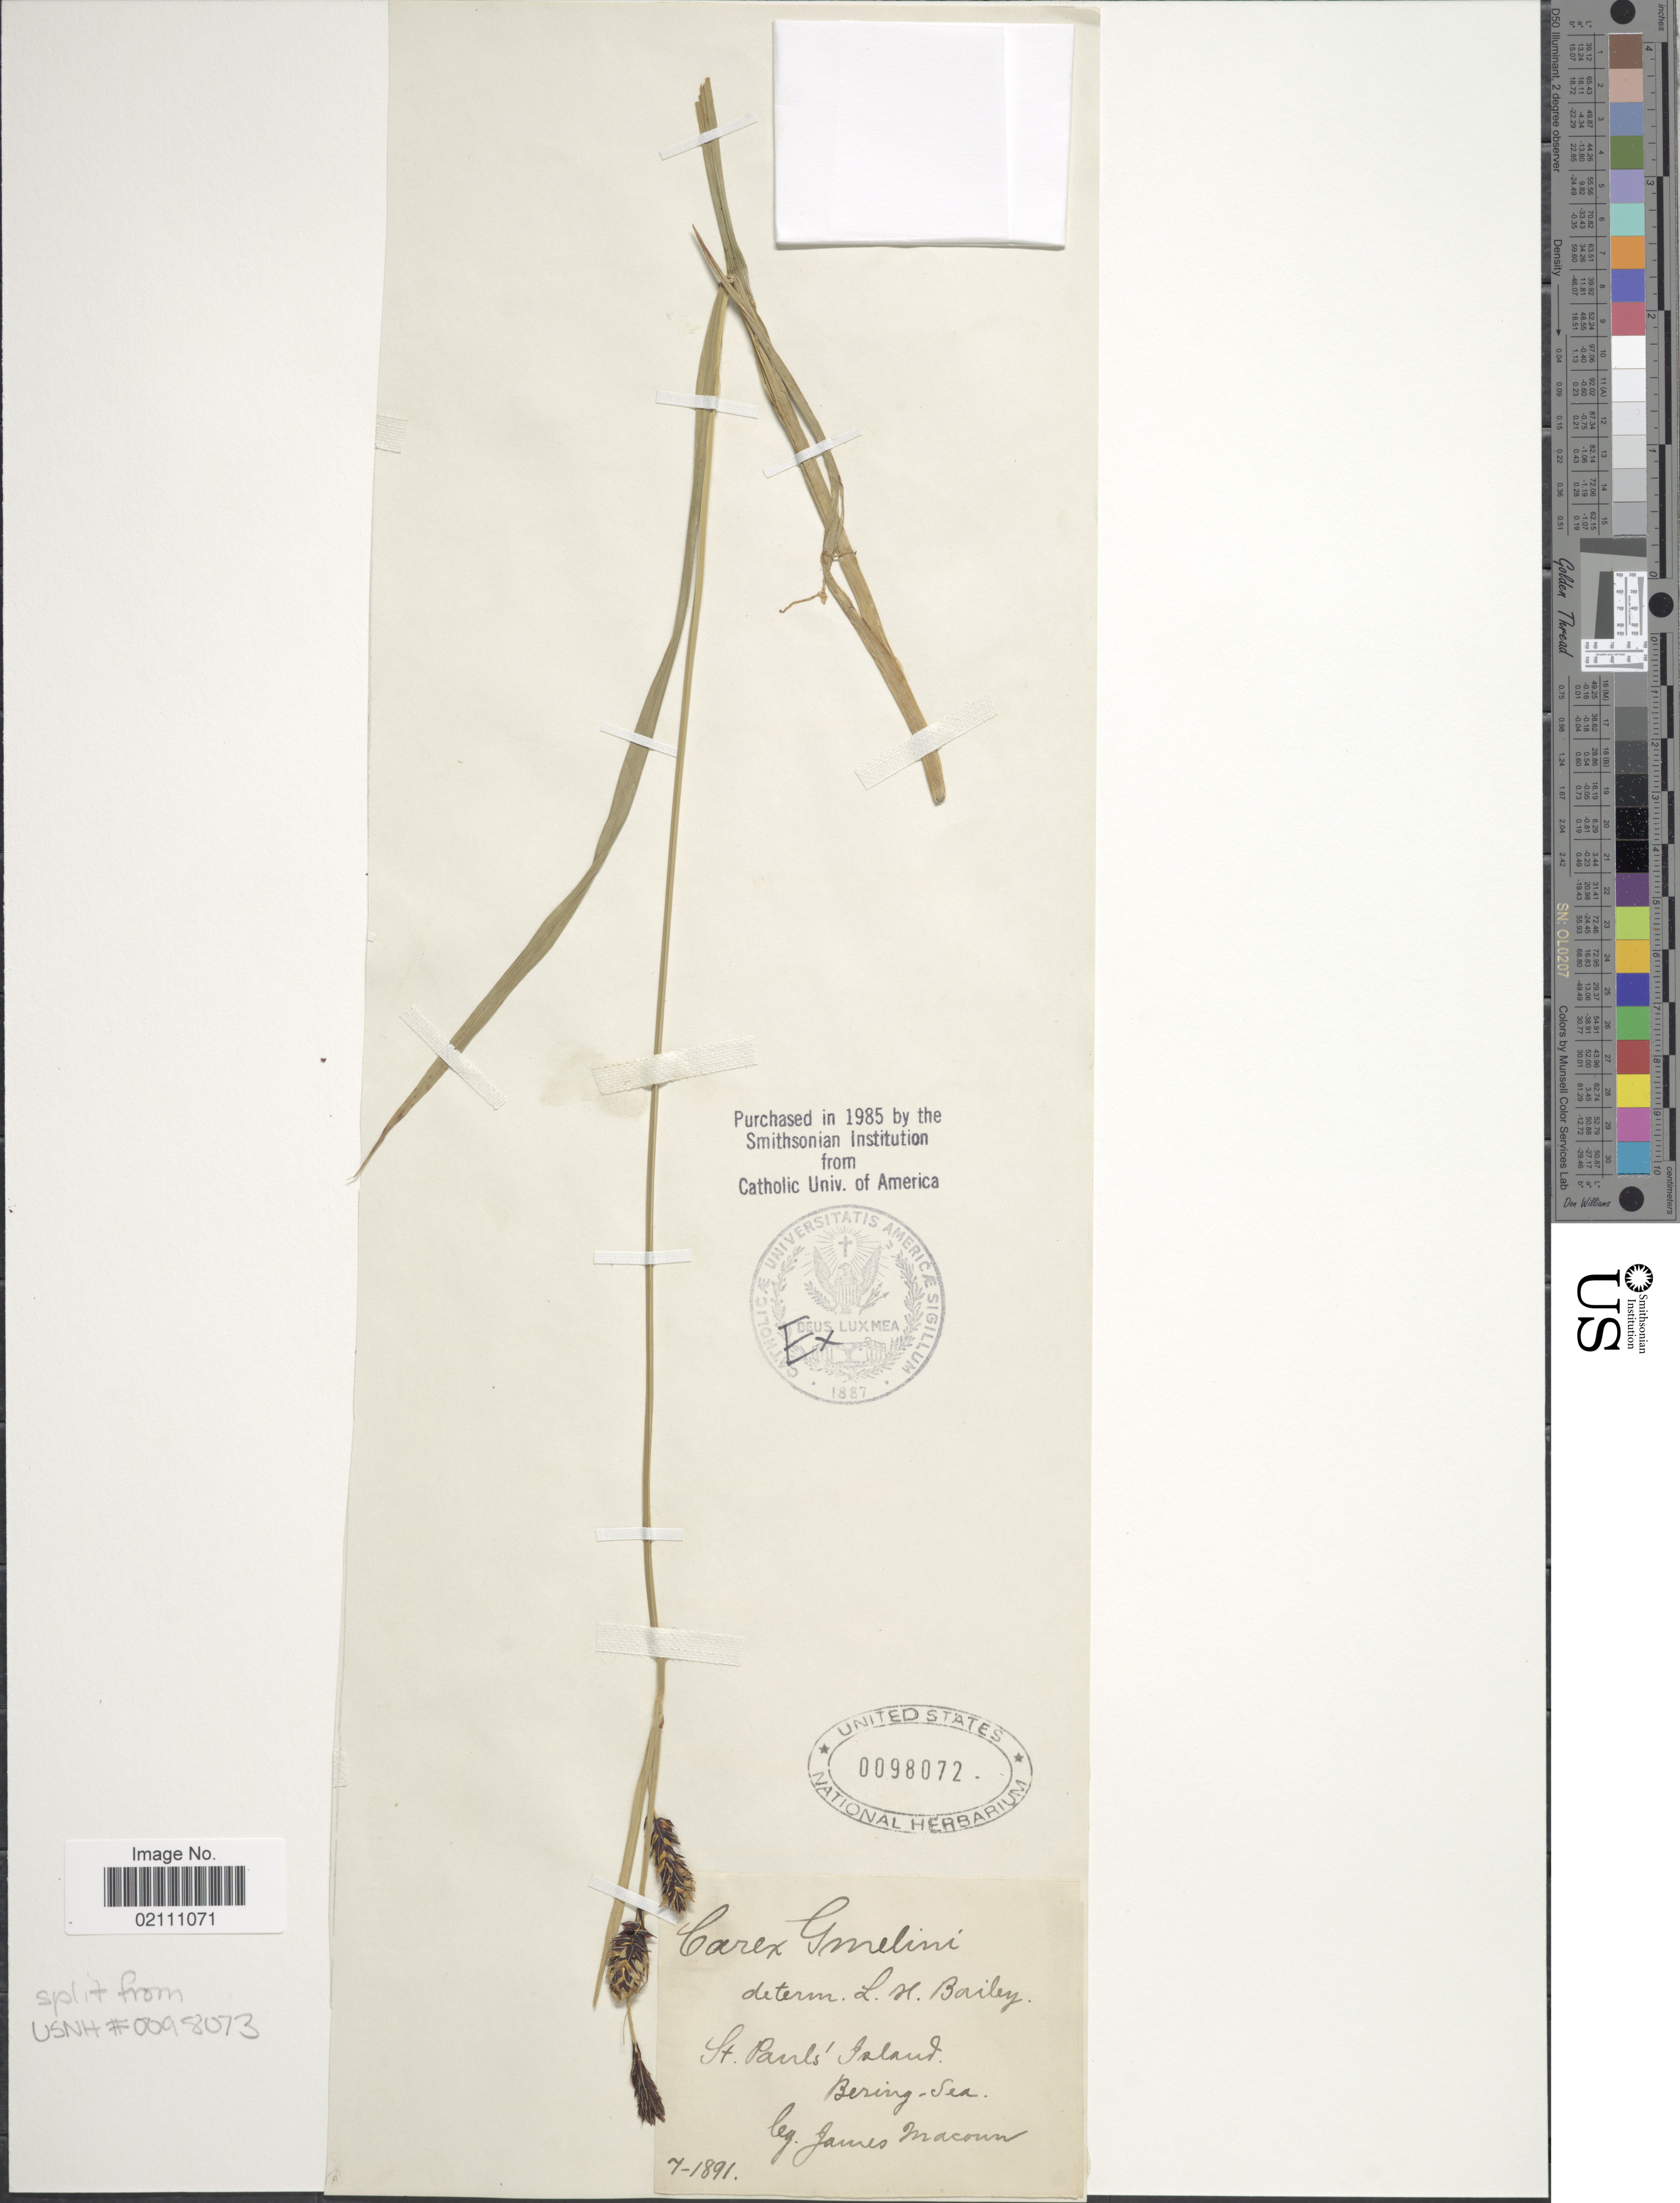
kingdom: Plantae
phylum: Tracheophyta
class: Liliopsida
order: Poales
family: Cyperaceae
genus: Carex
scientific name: Carex gmelinii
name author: Hook. & Arn.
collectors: J. M. Macoun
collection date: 1891-07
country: United States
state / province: Alaska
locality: St. Paul's Island, Bering-Sea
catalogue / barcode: US 98072